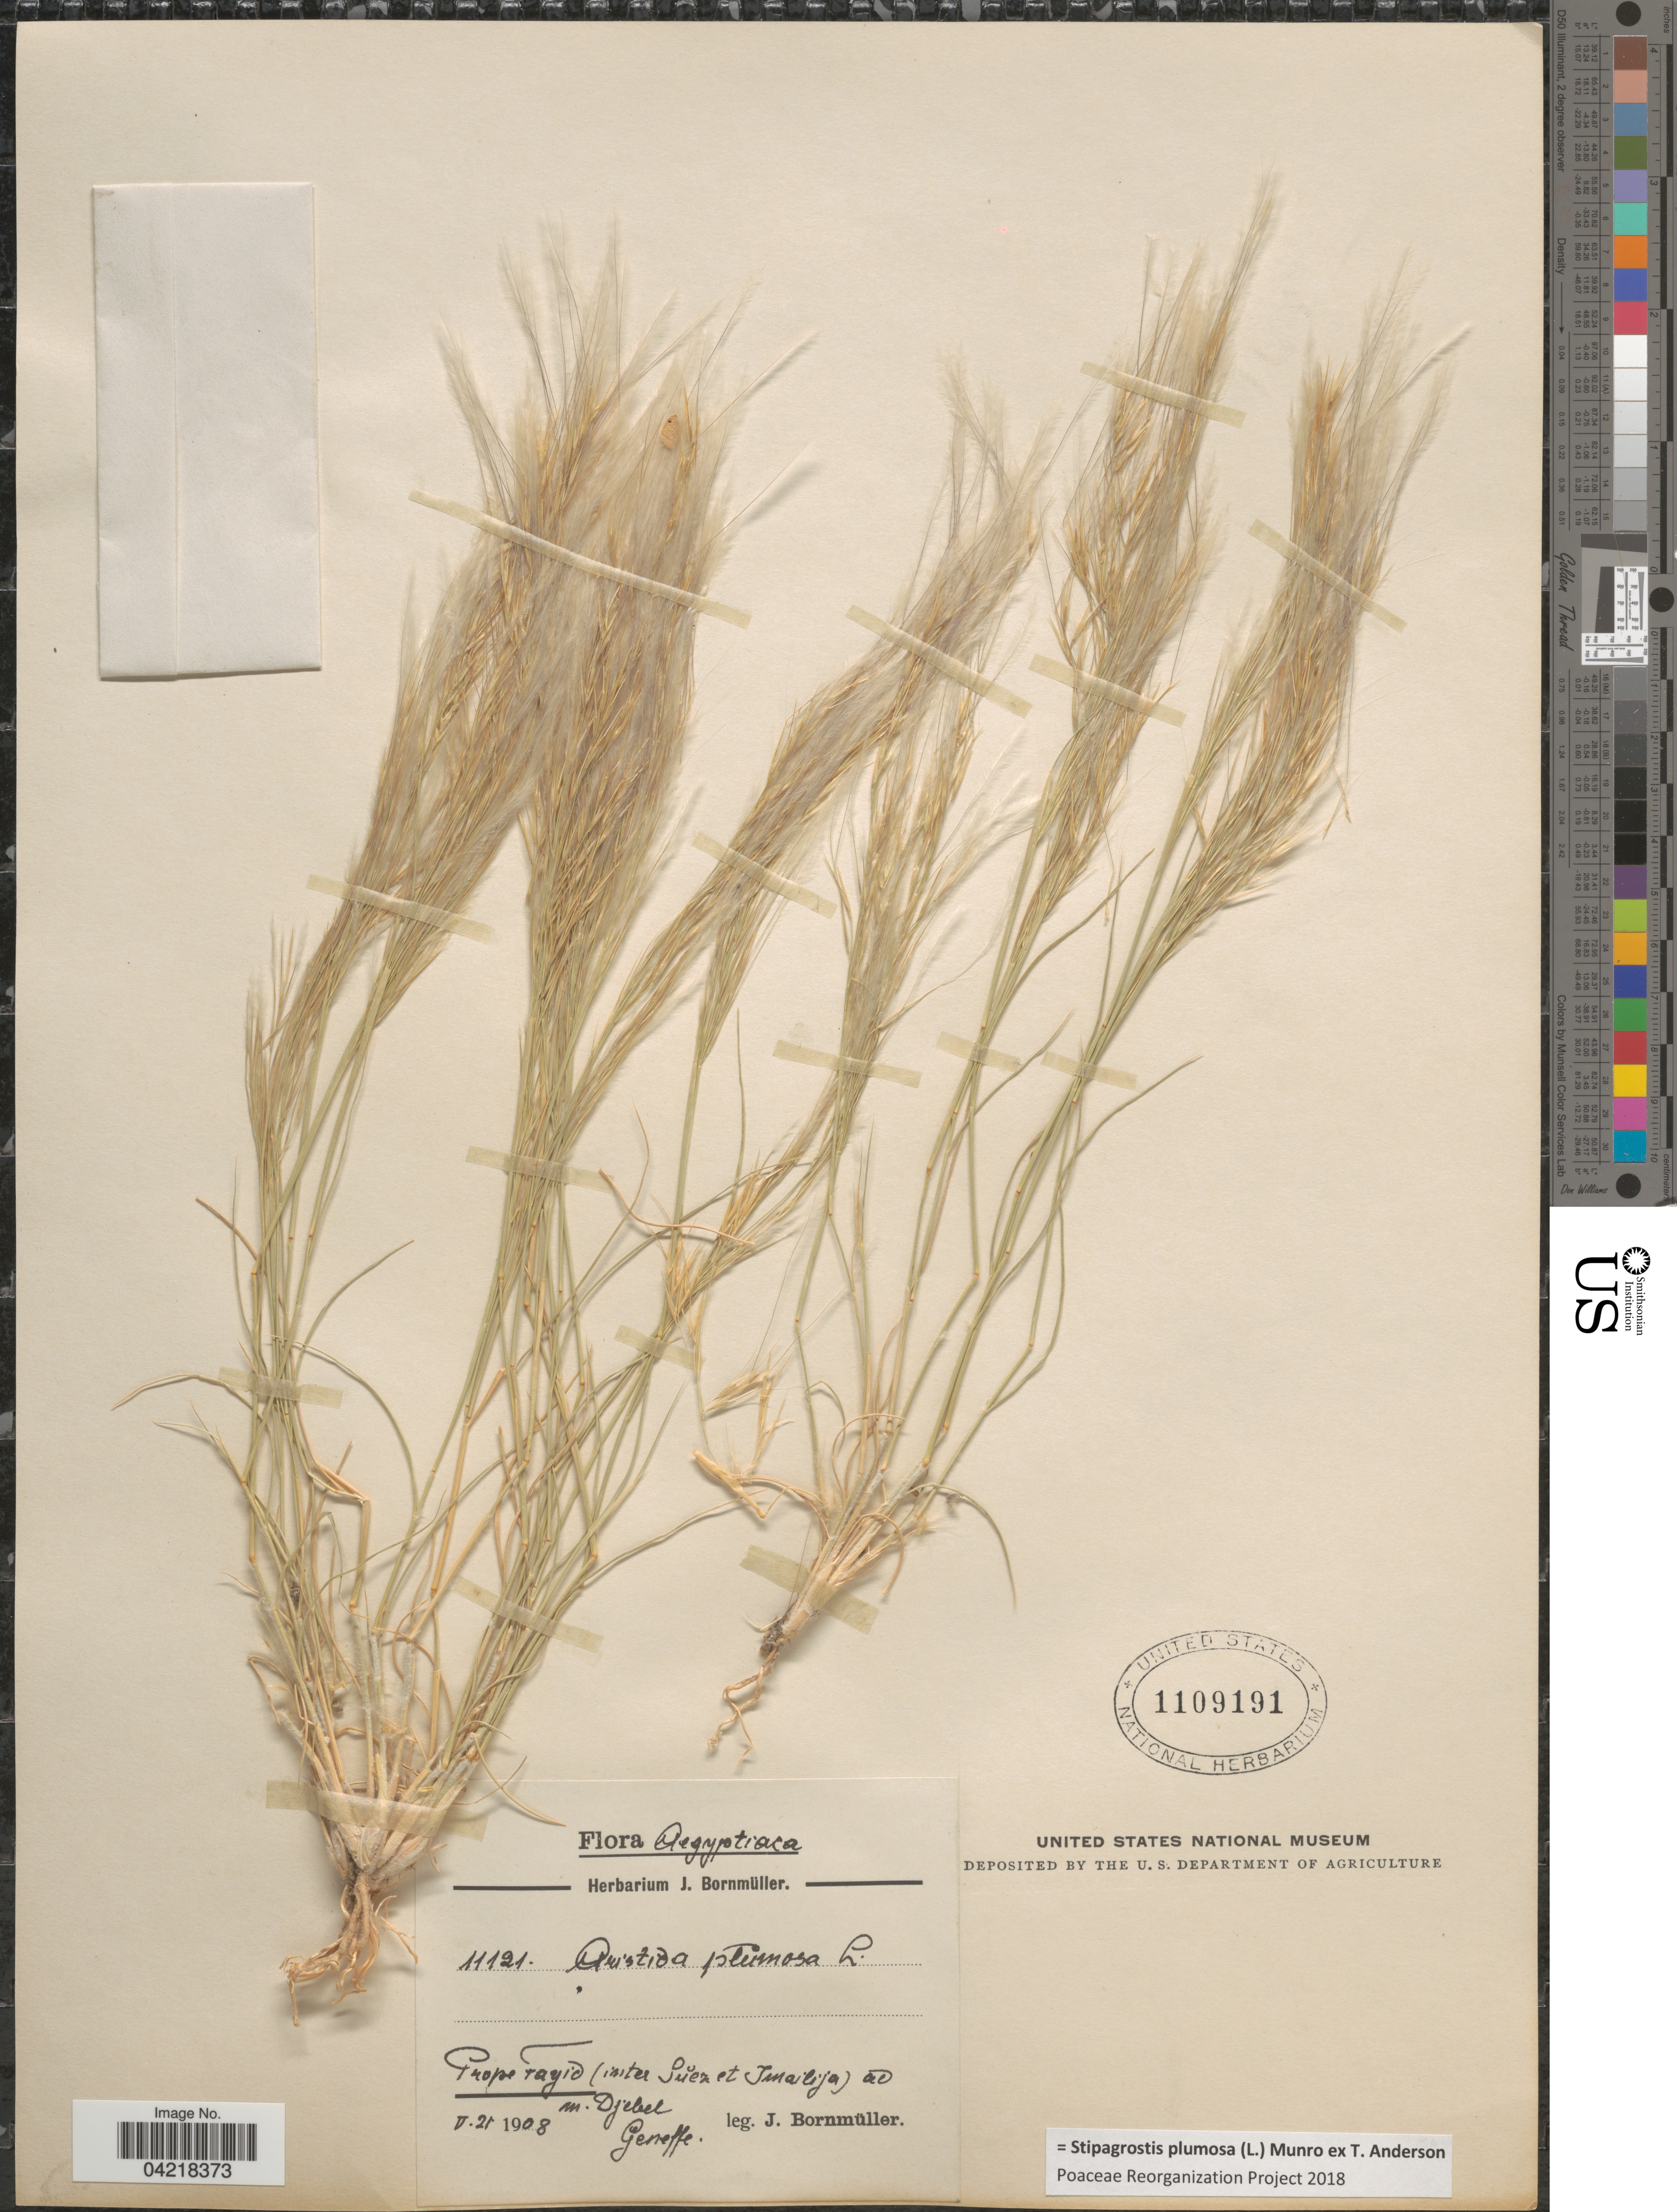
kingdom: Plantae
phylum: Tracheophyta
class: Liliopsida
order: Poales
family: Poaceae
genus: Stipagrostis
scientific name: Stipagrostis plumosa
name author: (L.) Munro ex T. Anderson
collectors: J. Bornmüller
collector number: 11121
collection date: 1908-05-21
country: Egypt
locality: Aegyptiaca. Prope Fayid (inter Suez et Imailija) ad M. Djebel.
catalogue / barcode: US 1109191